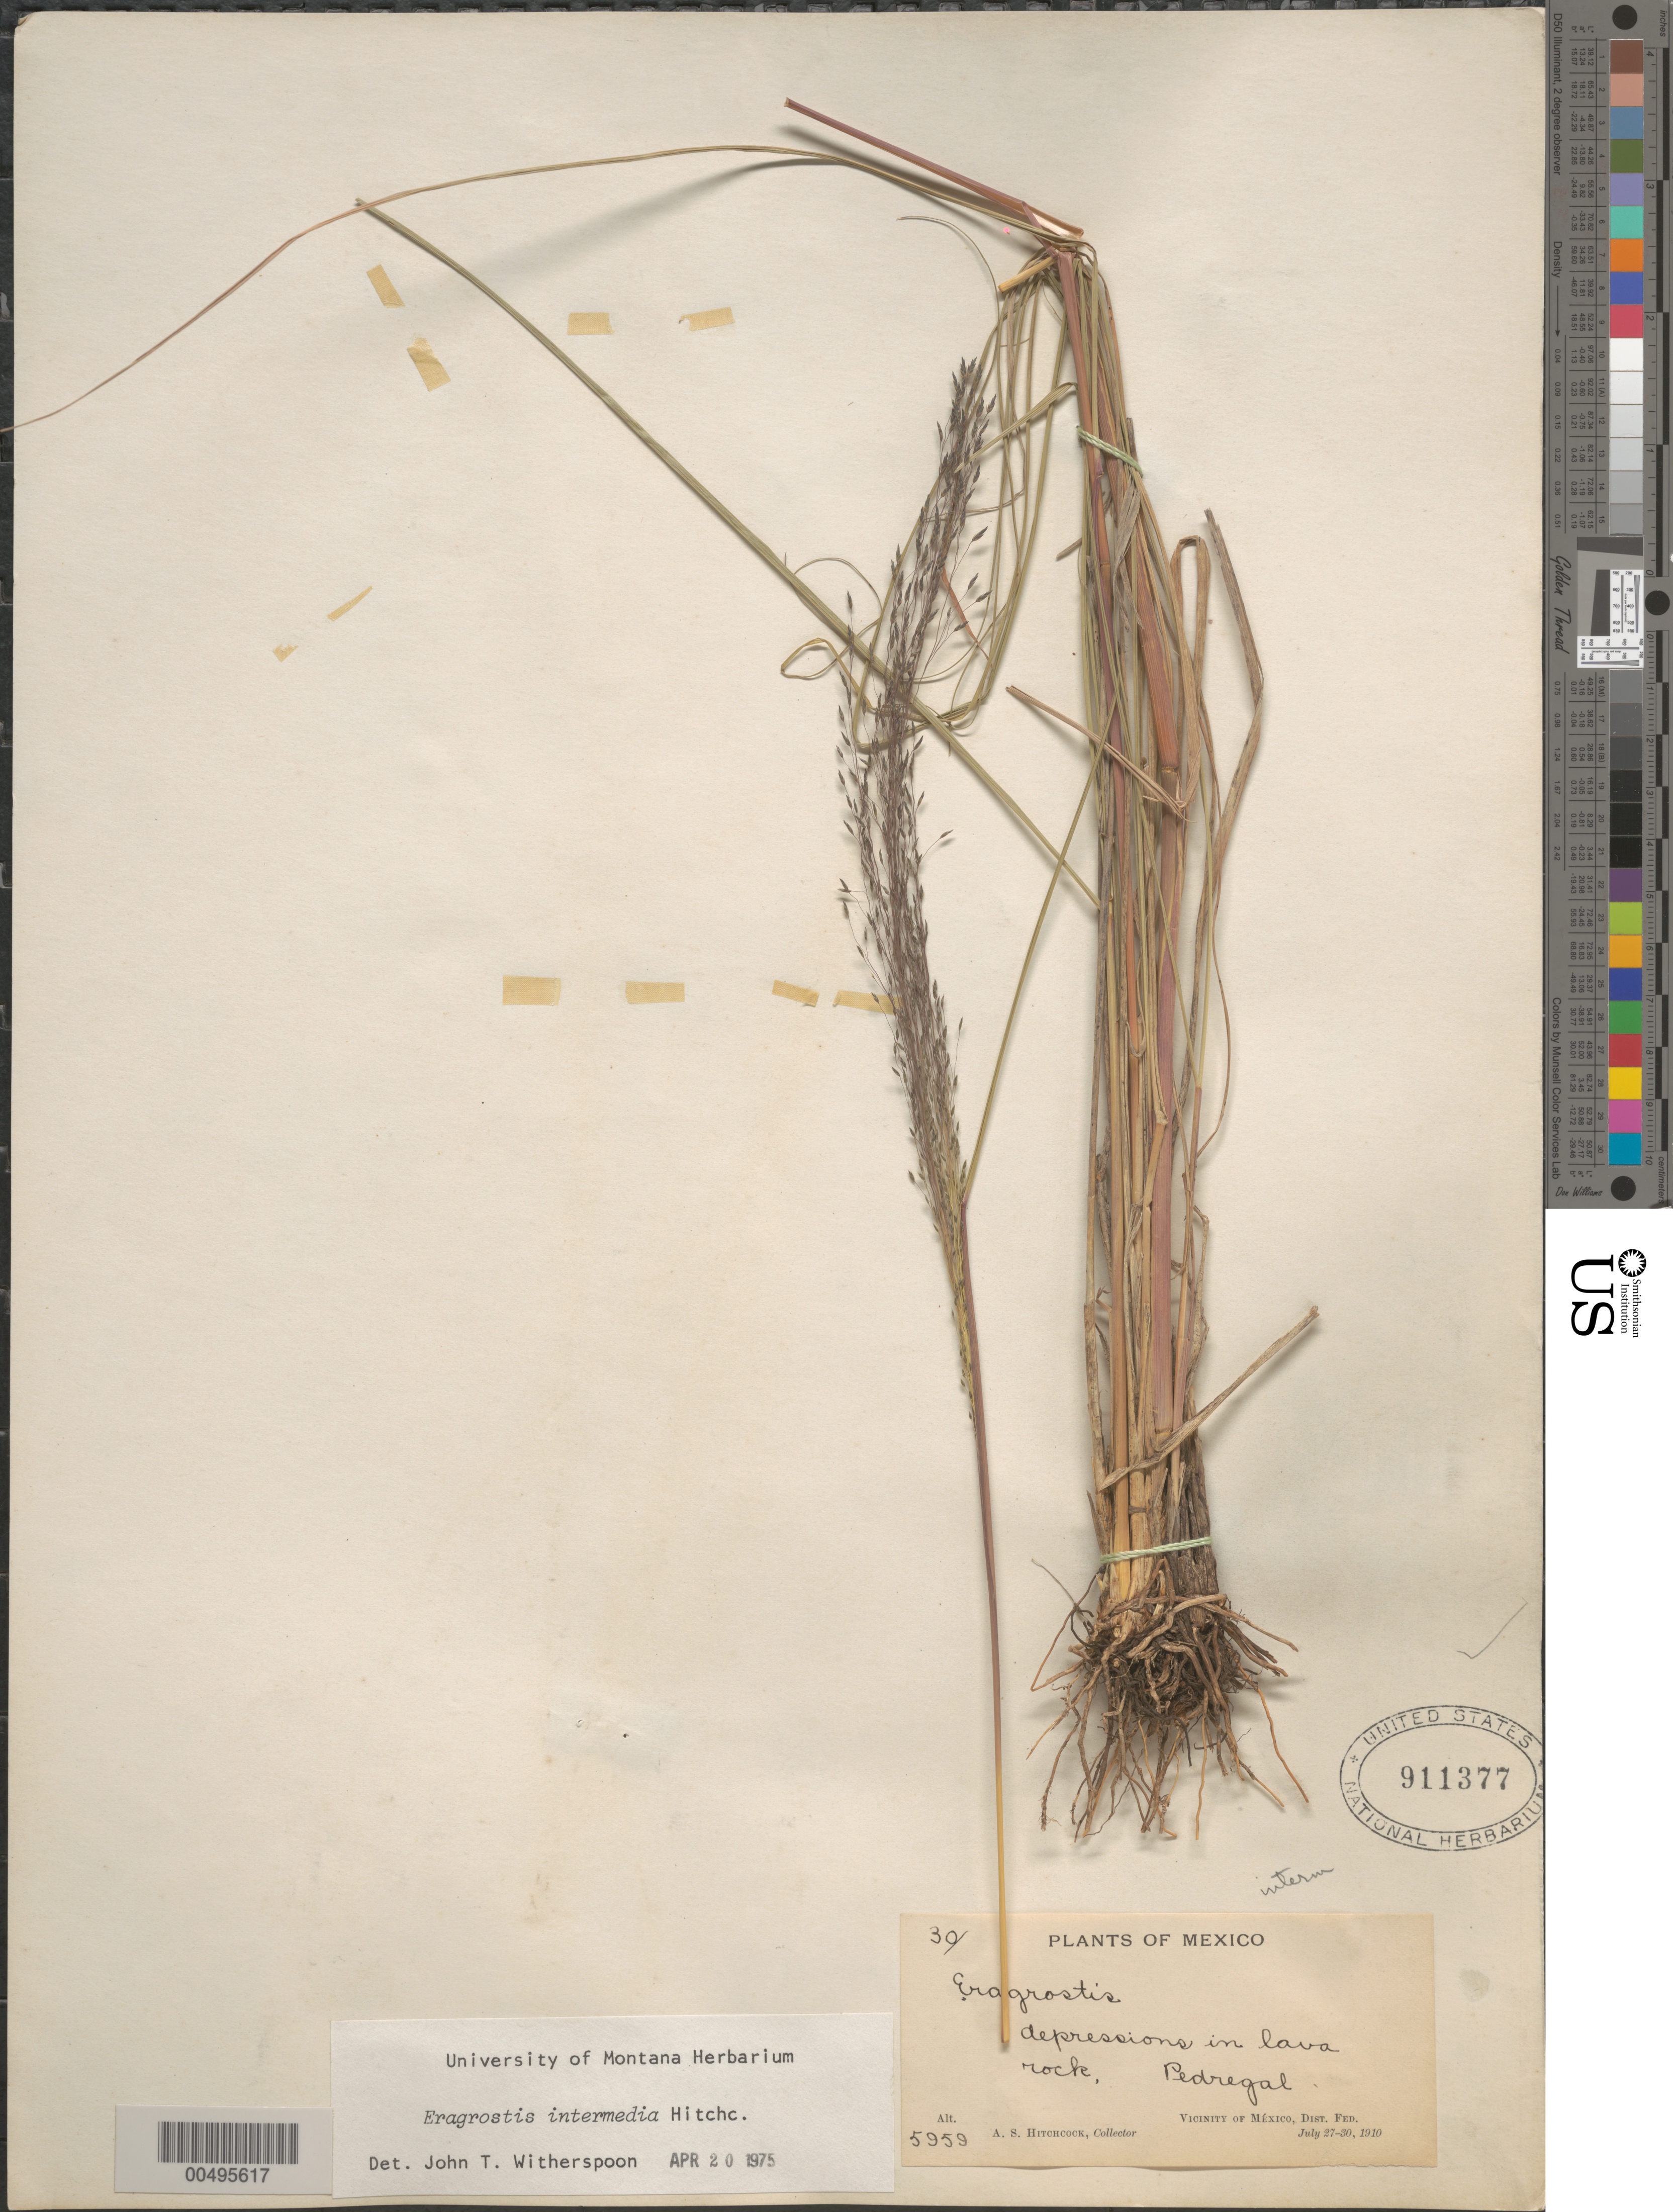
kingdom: Plantae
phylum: Tracheophyta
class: Liliopsida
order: Poales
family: Poaceae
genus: Eragrostis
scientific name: Eragrostis intermedia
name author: Hitchc.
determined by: Witherspoon, John T.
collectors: A. S. Hitchcock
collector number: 5959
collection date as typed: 27 Jul 1910 to 30 Jul 1910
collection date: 1910-07-27/1910-07-30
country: Mexico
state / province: Distrito Federal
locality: Pedregal, vicinity of México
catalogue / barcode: US 911377